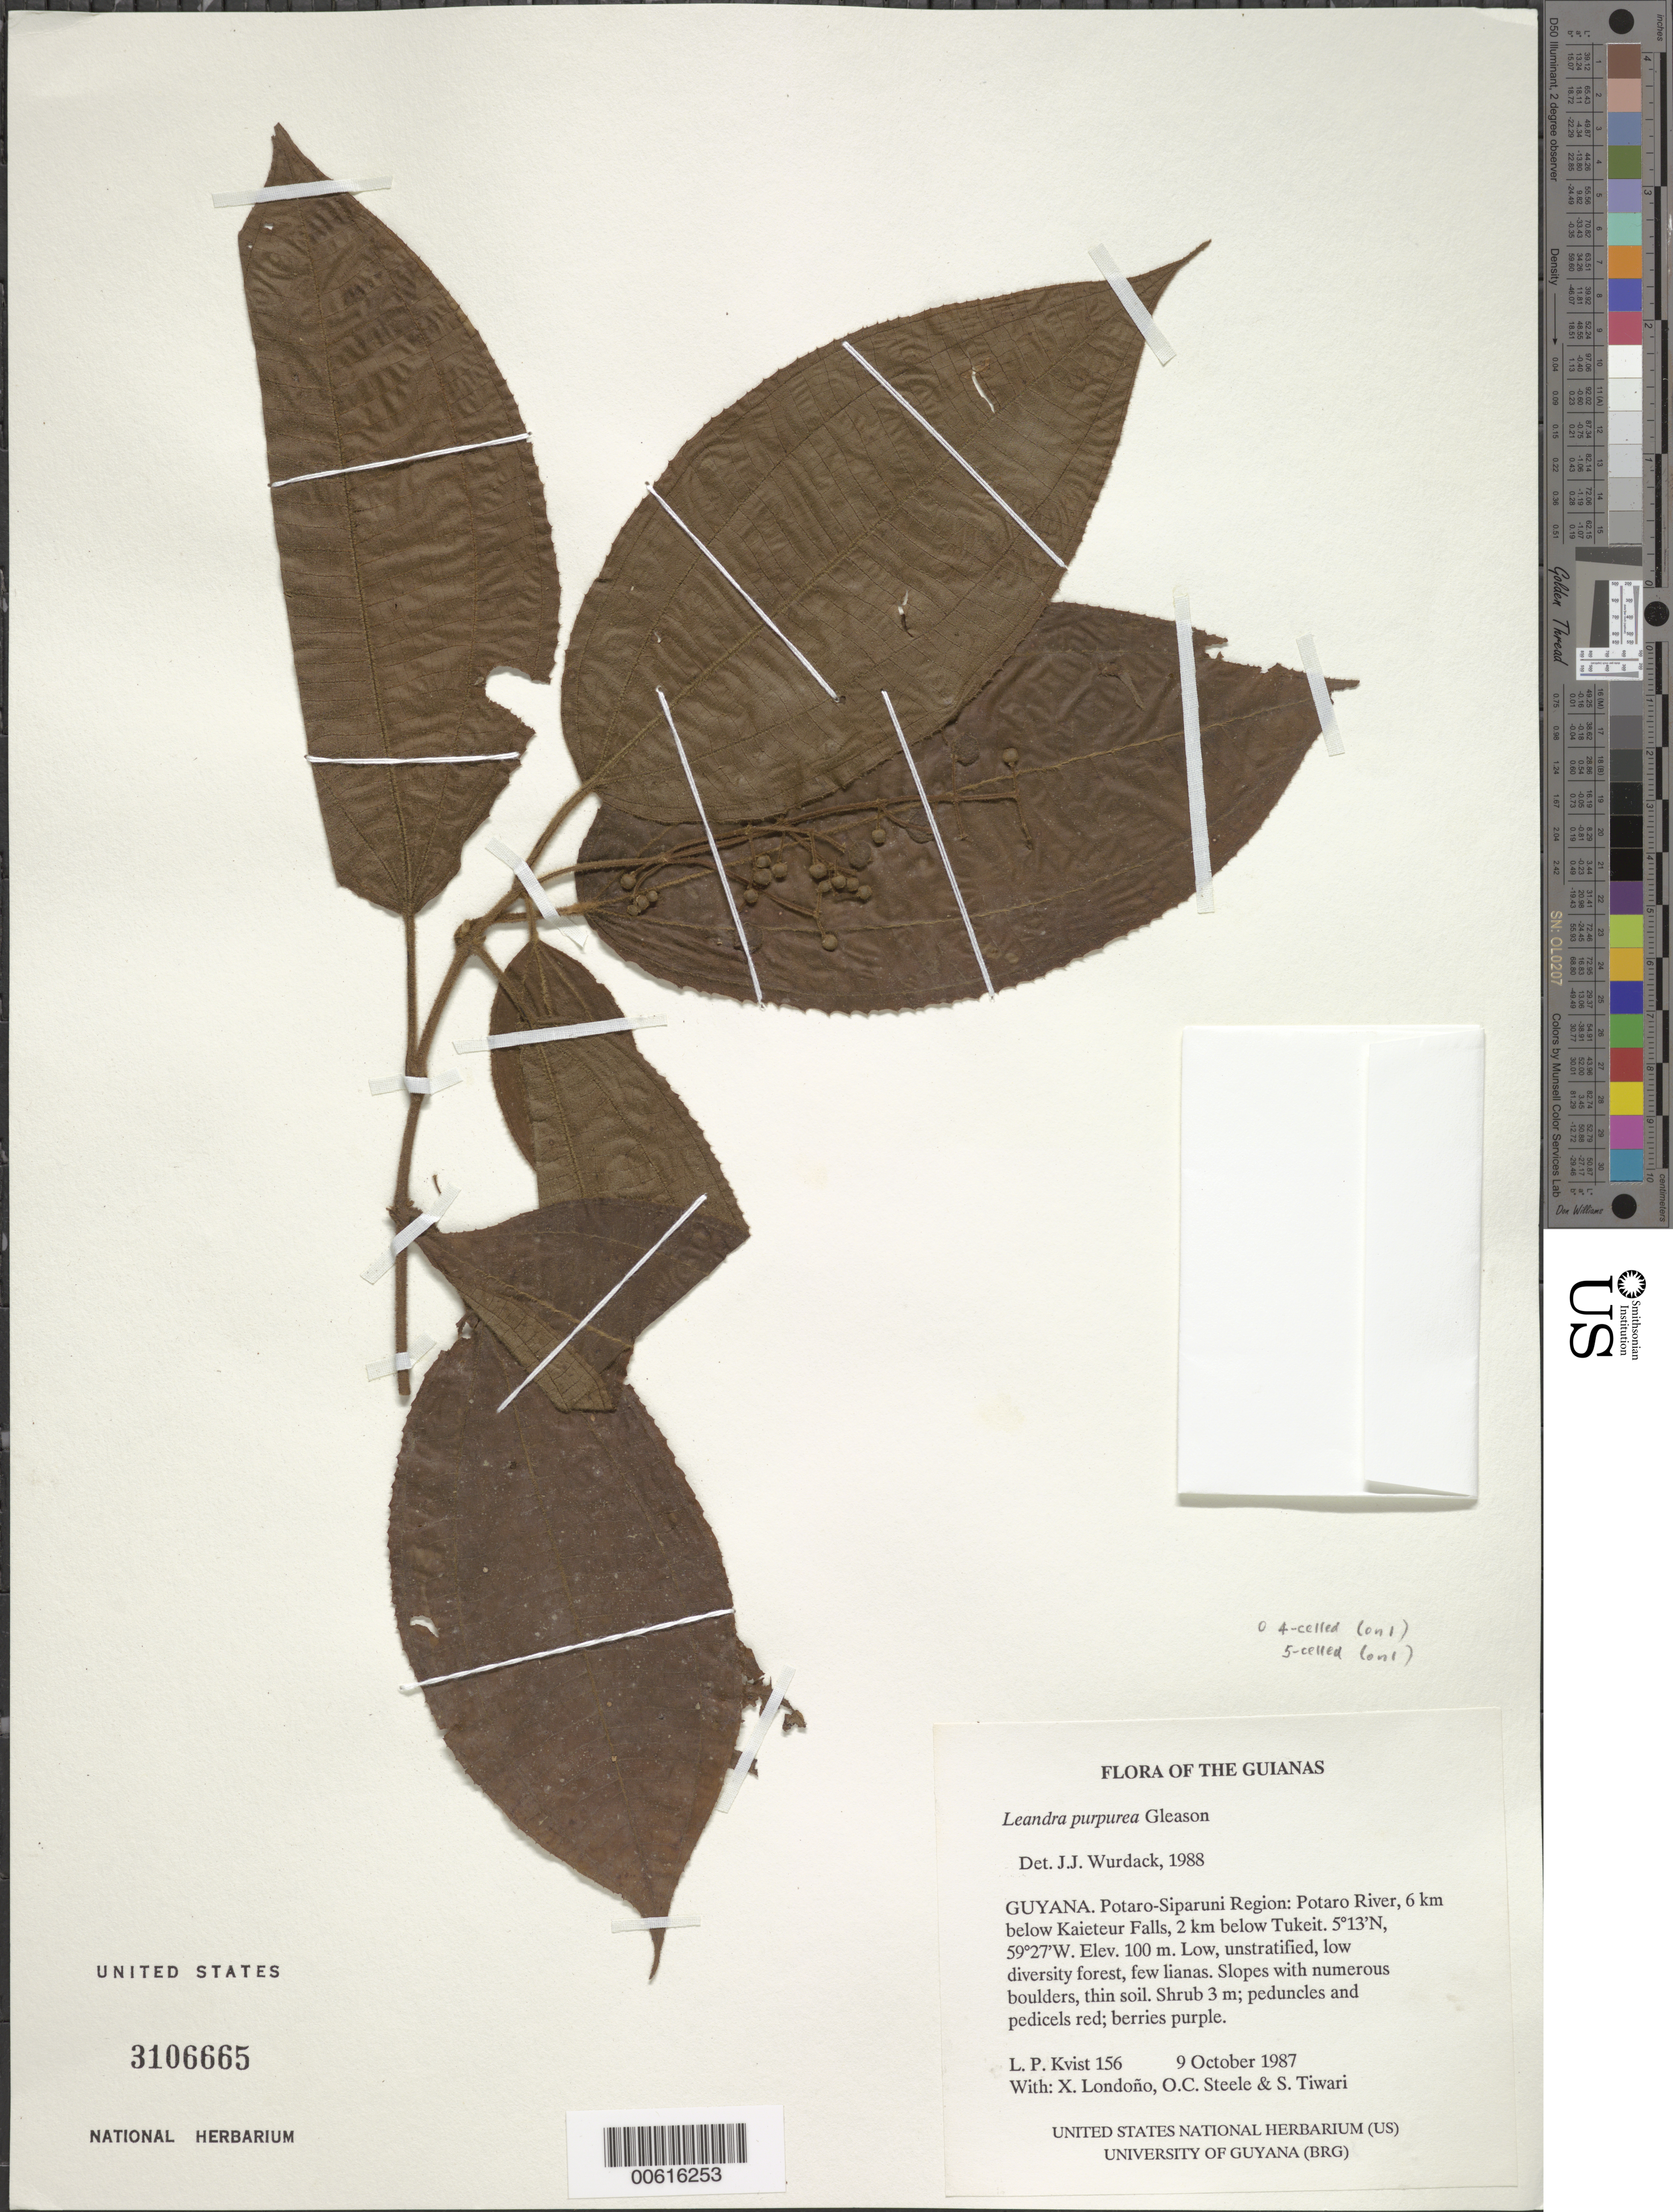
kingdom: Plantae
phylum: Tracheophyta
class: Magnoliopsida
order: Myrtales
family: Melastomataceae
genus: Leandra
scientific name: Leandra purpurea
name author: Gleason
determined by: Wurdack, John J., (US), US (UNITED STATES)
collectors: L. P. Kvist, X. Londoño, O. C. Steele & S. Tiwari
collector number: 156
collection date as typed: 9 October 1987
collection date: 1987-10-09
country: Guyana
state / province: Potaro-Siparuni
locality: Potaro River, 6 km below Kaieteur Falls, 2 km below Tukeit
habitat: Low, unstratified, low diversity forest, few lianas. Slopes with numerous boulders, thin soil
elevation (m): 100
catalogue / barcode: US 3106665